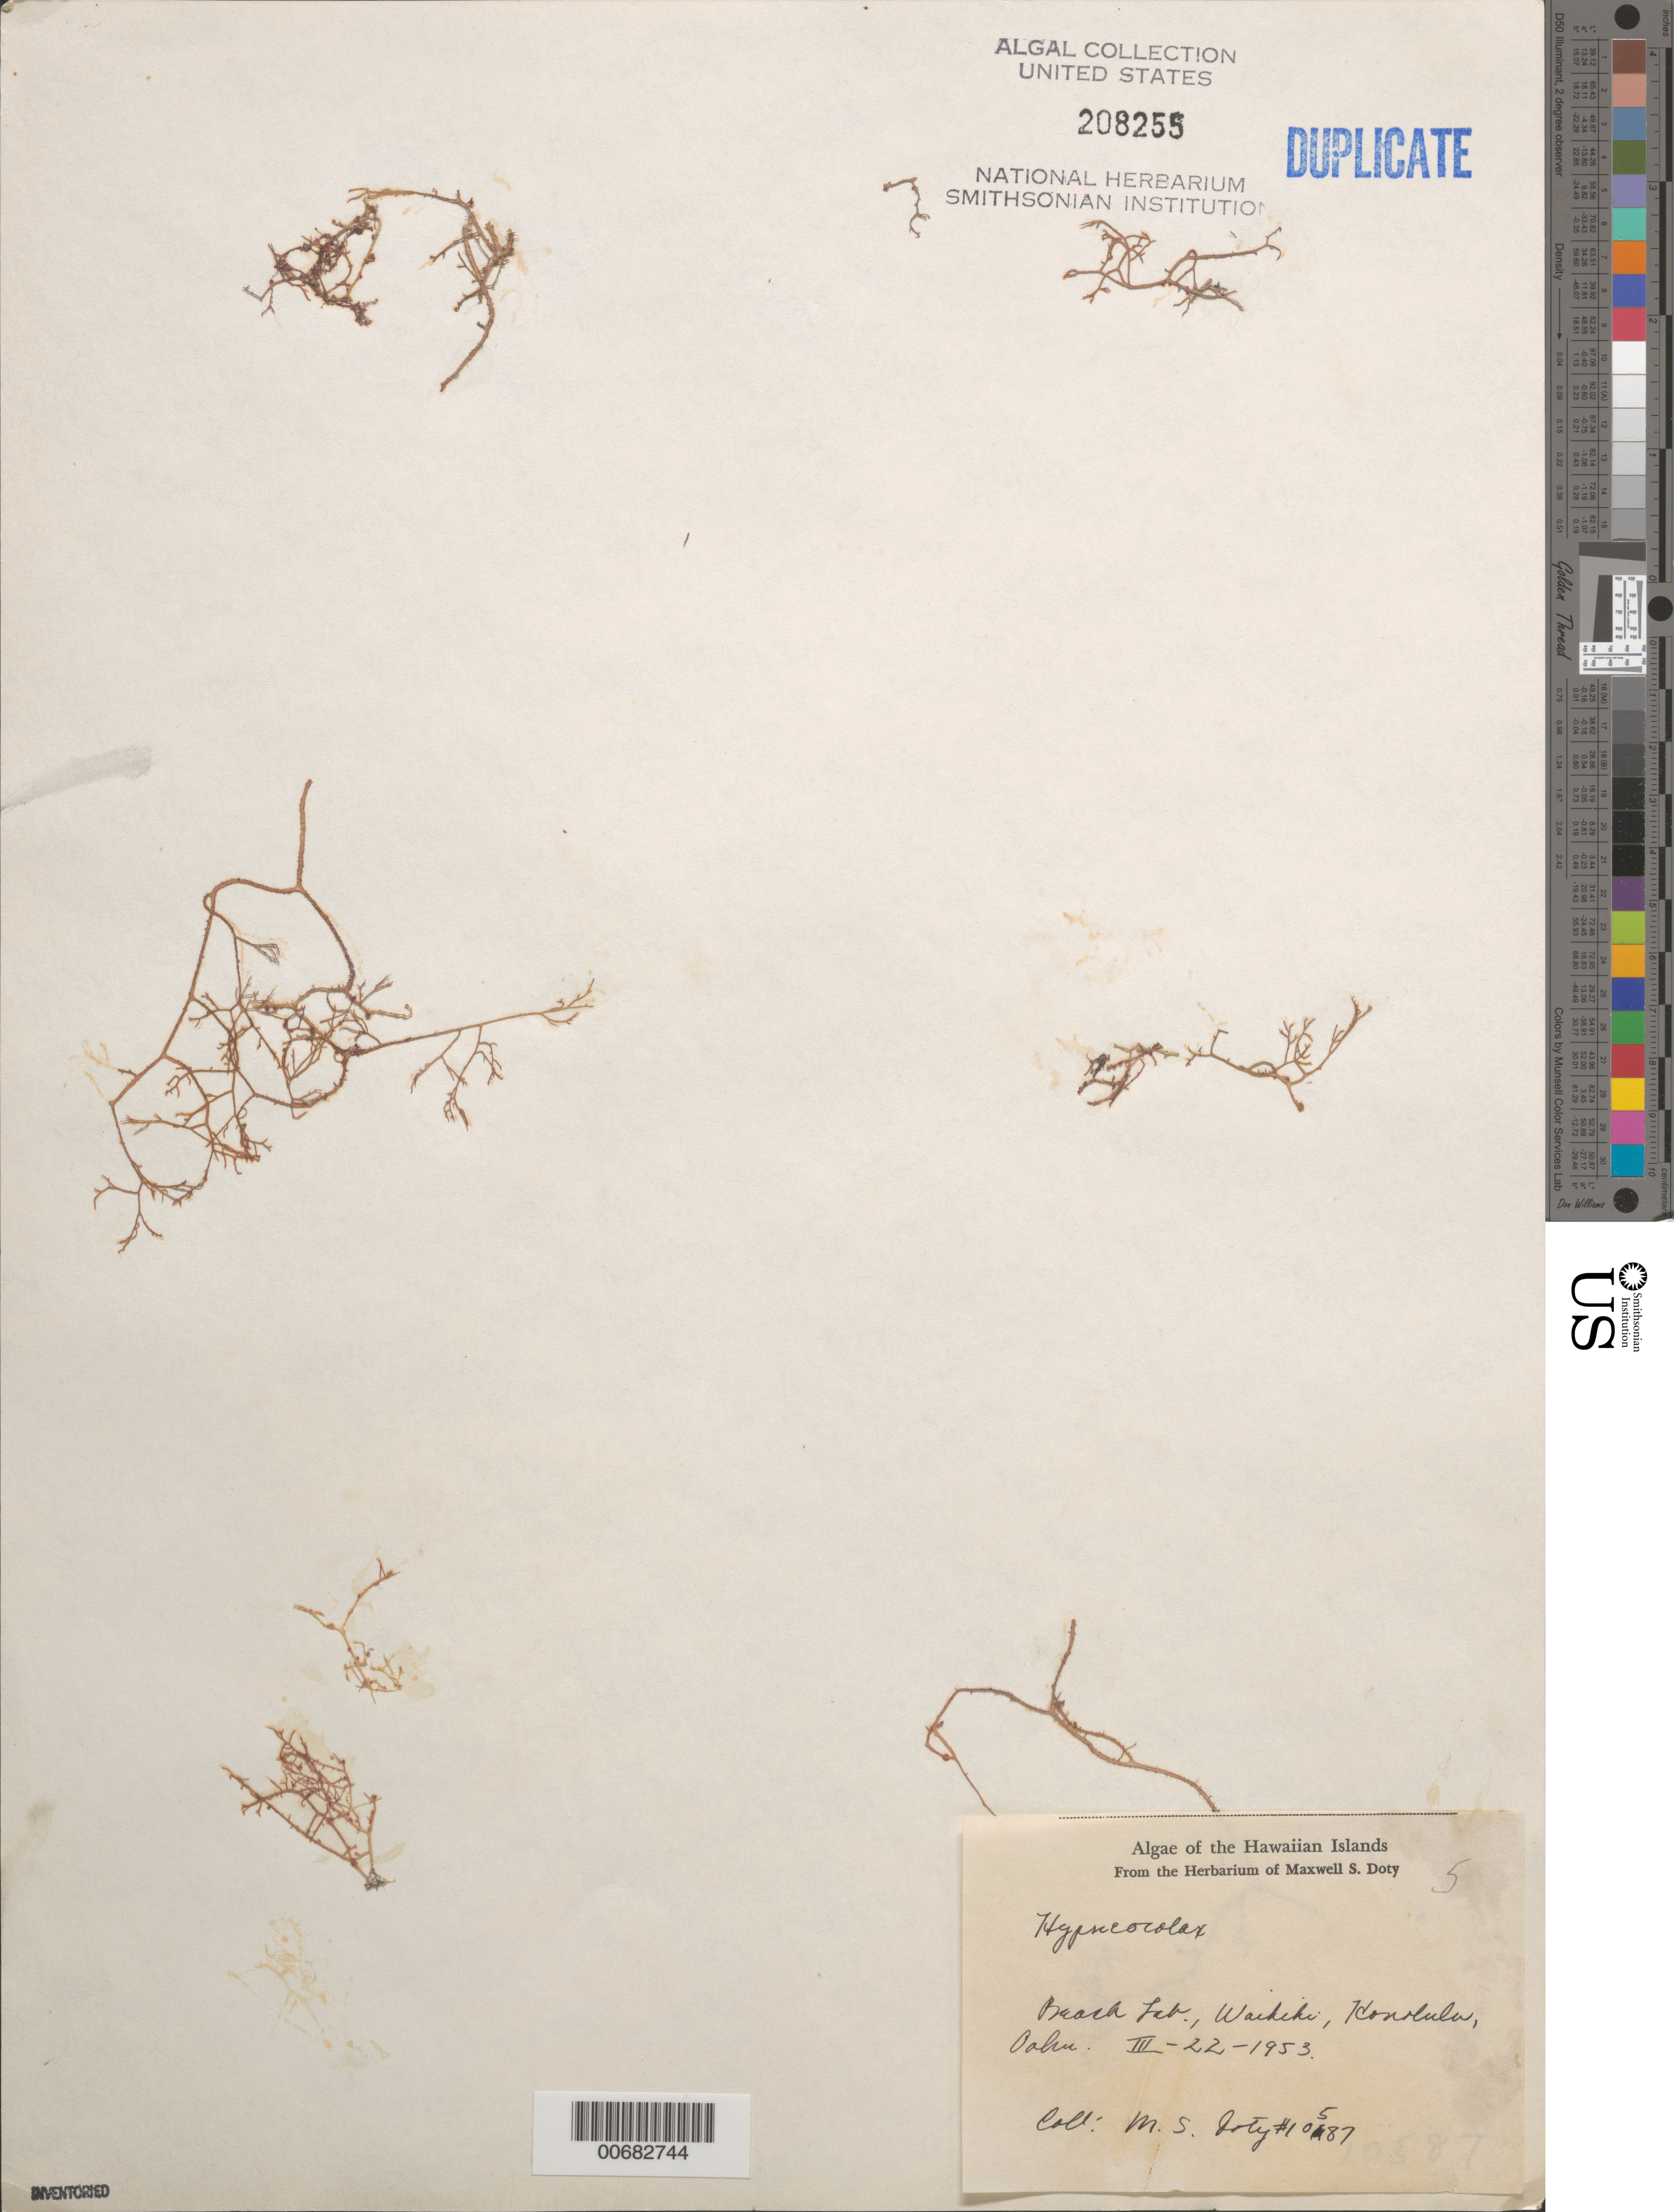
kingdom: Plantae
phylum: Rhodophyta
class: Florideophyceae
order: Gigartinales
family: Cystocloniaceae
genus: Hypneocolax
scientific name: Hypneocolax sp.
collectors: M. S. Doty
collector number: MSD 10587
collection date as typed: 22 Mar 1953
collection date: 1953-03-22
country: United States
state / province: Hawaii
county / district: Honolulu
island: Oahu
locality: Honolulu, Waikiki, Waikiki Aquarium (Waikiki Beach laboratory)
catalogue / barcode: US 208255